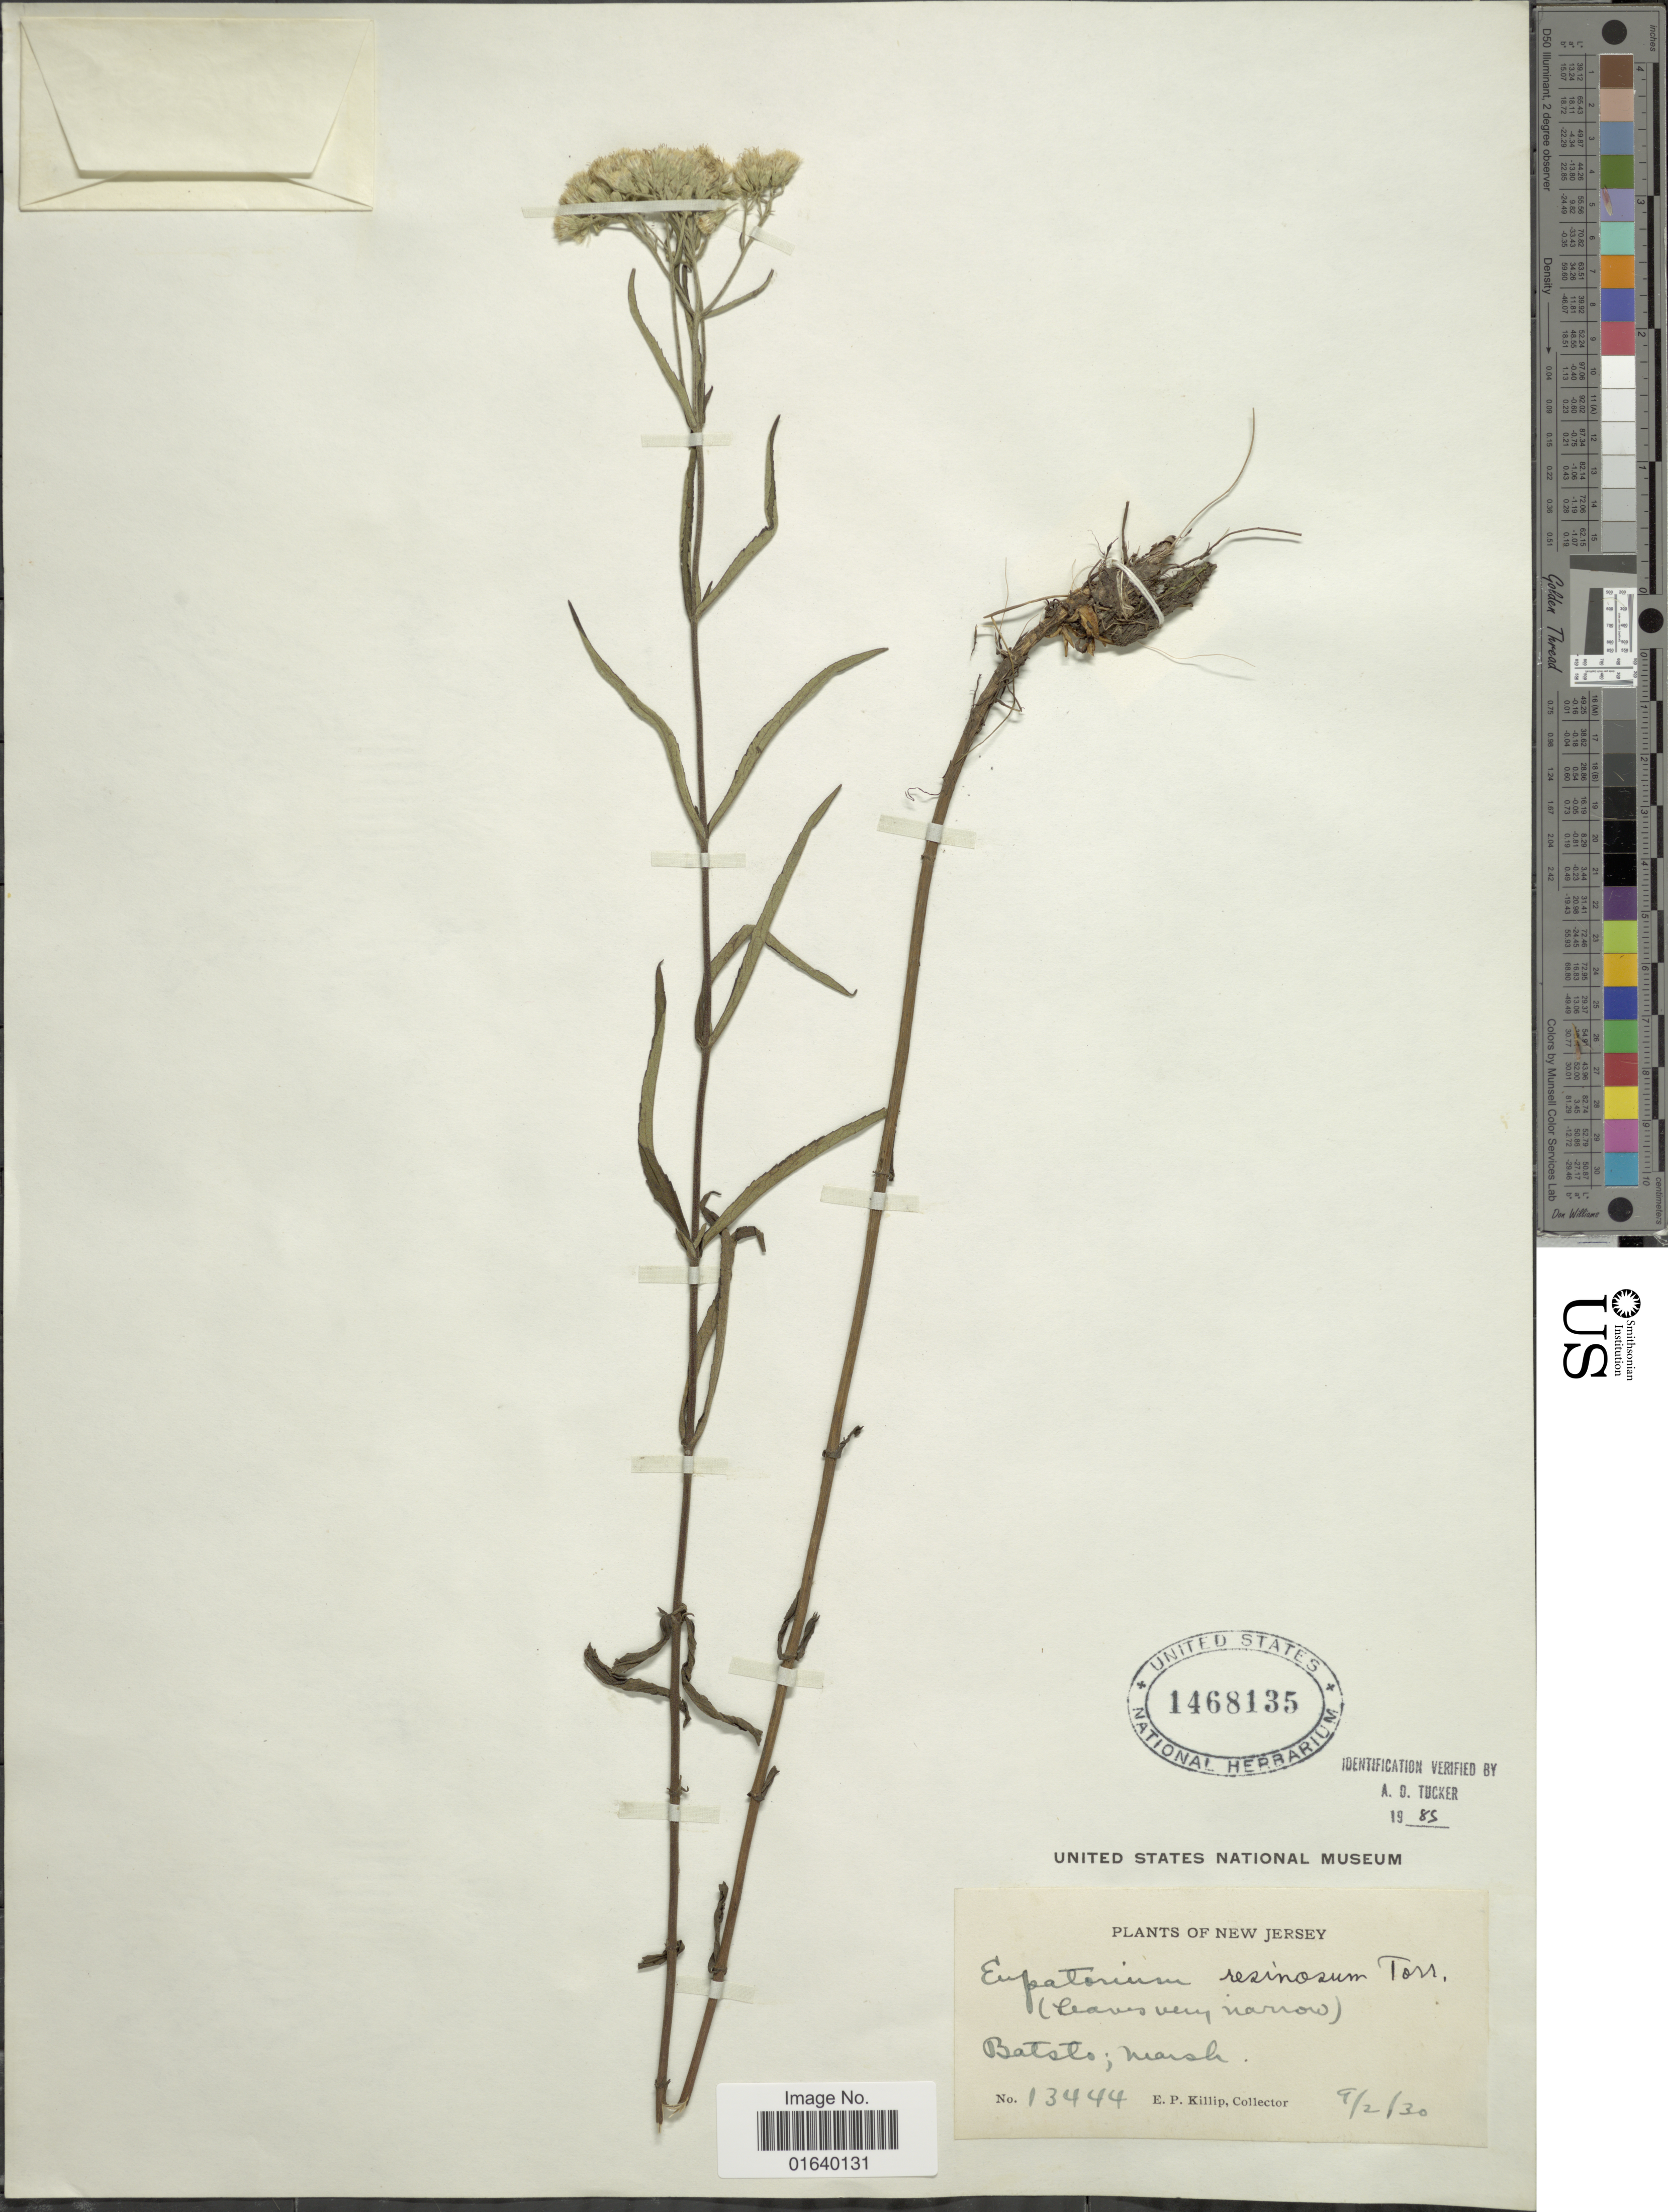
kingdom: Plantae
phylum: Tracheophyta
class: Magnoliopsida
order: Asterales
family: Asteraceae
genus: Eupatorium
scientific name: Eupatorium resinosum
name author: Torr. ex DC.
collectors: E. P. Killip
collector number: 13444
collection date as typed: Transcribed d/m/y: 2/9/30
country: United States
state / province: New Jersey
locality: Batsto; marsh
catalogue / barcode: US 1468135